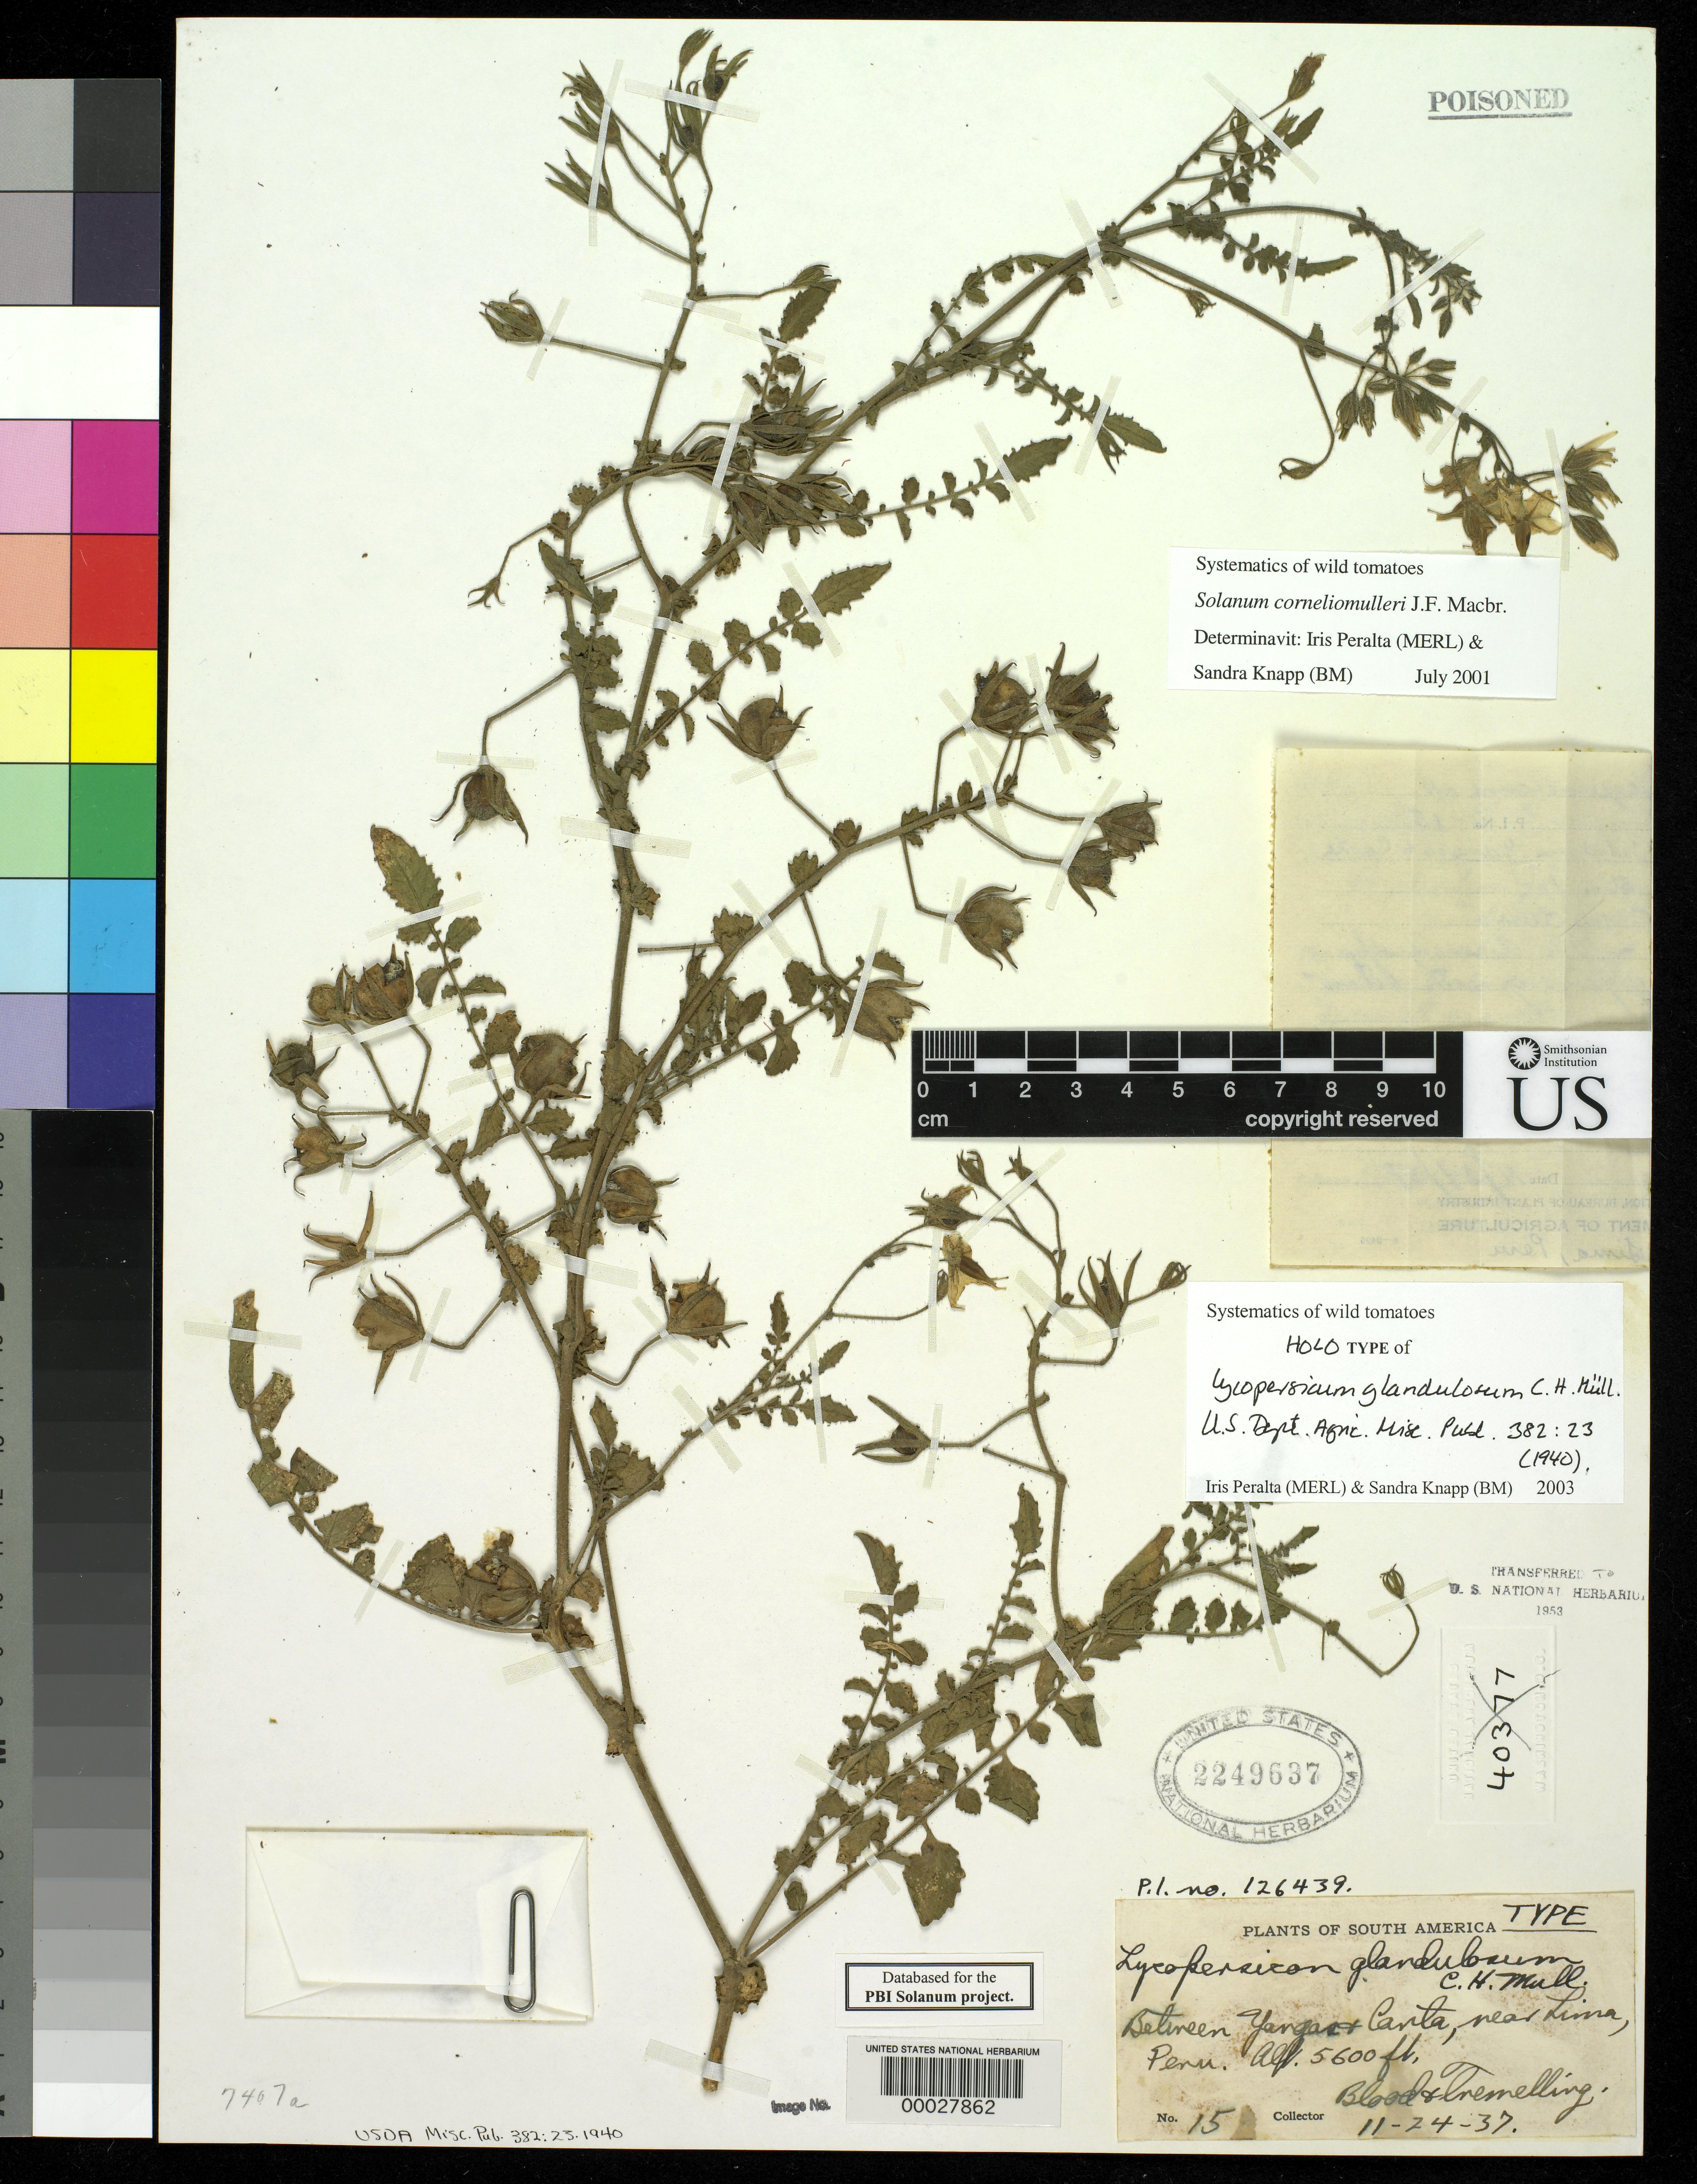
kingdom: Plantae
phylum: Tracheophyta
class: Magnoliopsida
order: Solanales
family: Solanaceae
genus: Lycopersicon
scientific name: Lycopersicon glandulosum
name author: C.H. Mull.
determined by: Knapp, S. D.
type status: Holotype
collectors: H. Blood & L. Tremelling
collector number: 15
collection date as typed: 24 Nov 1937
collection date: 1937-11-24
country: Peru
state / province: Lima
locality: Between Yangos and Cantas, near Lima.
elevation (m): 1707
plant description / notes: Also the holotype of Solanum corneliomulleri J.F. Macbr.; Nom. nov. for Lycopersicon glandulosum C.F. Mueller, non Solanum glandulosum Ruiz & Pav.; Also the holotype of Lycopersicon glandulosum C.F. Mueller.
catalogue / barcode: US 2249637